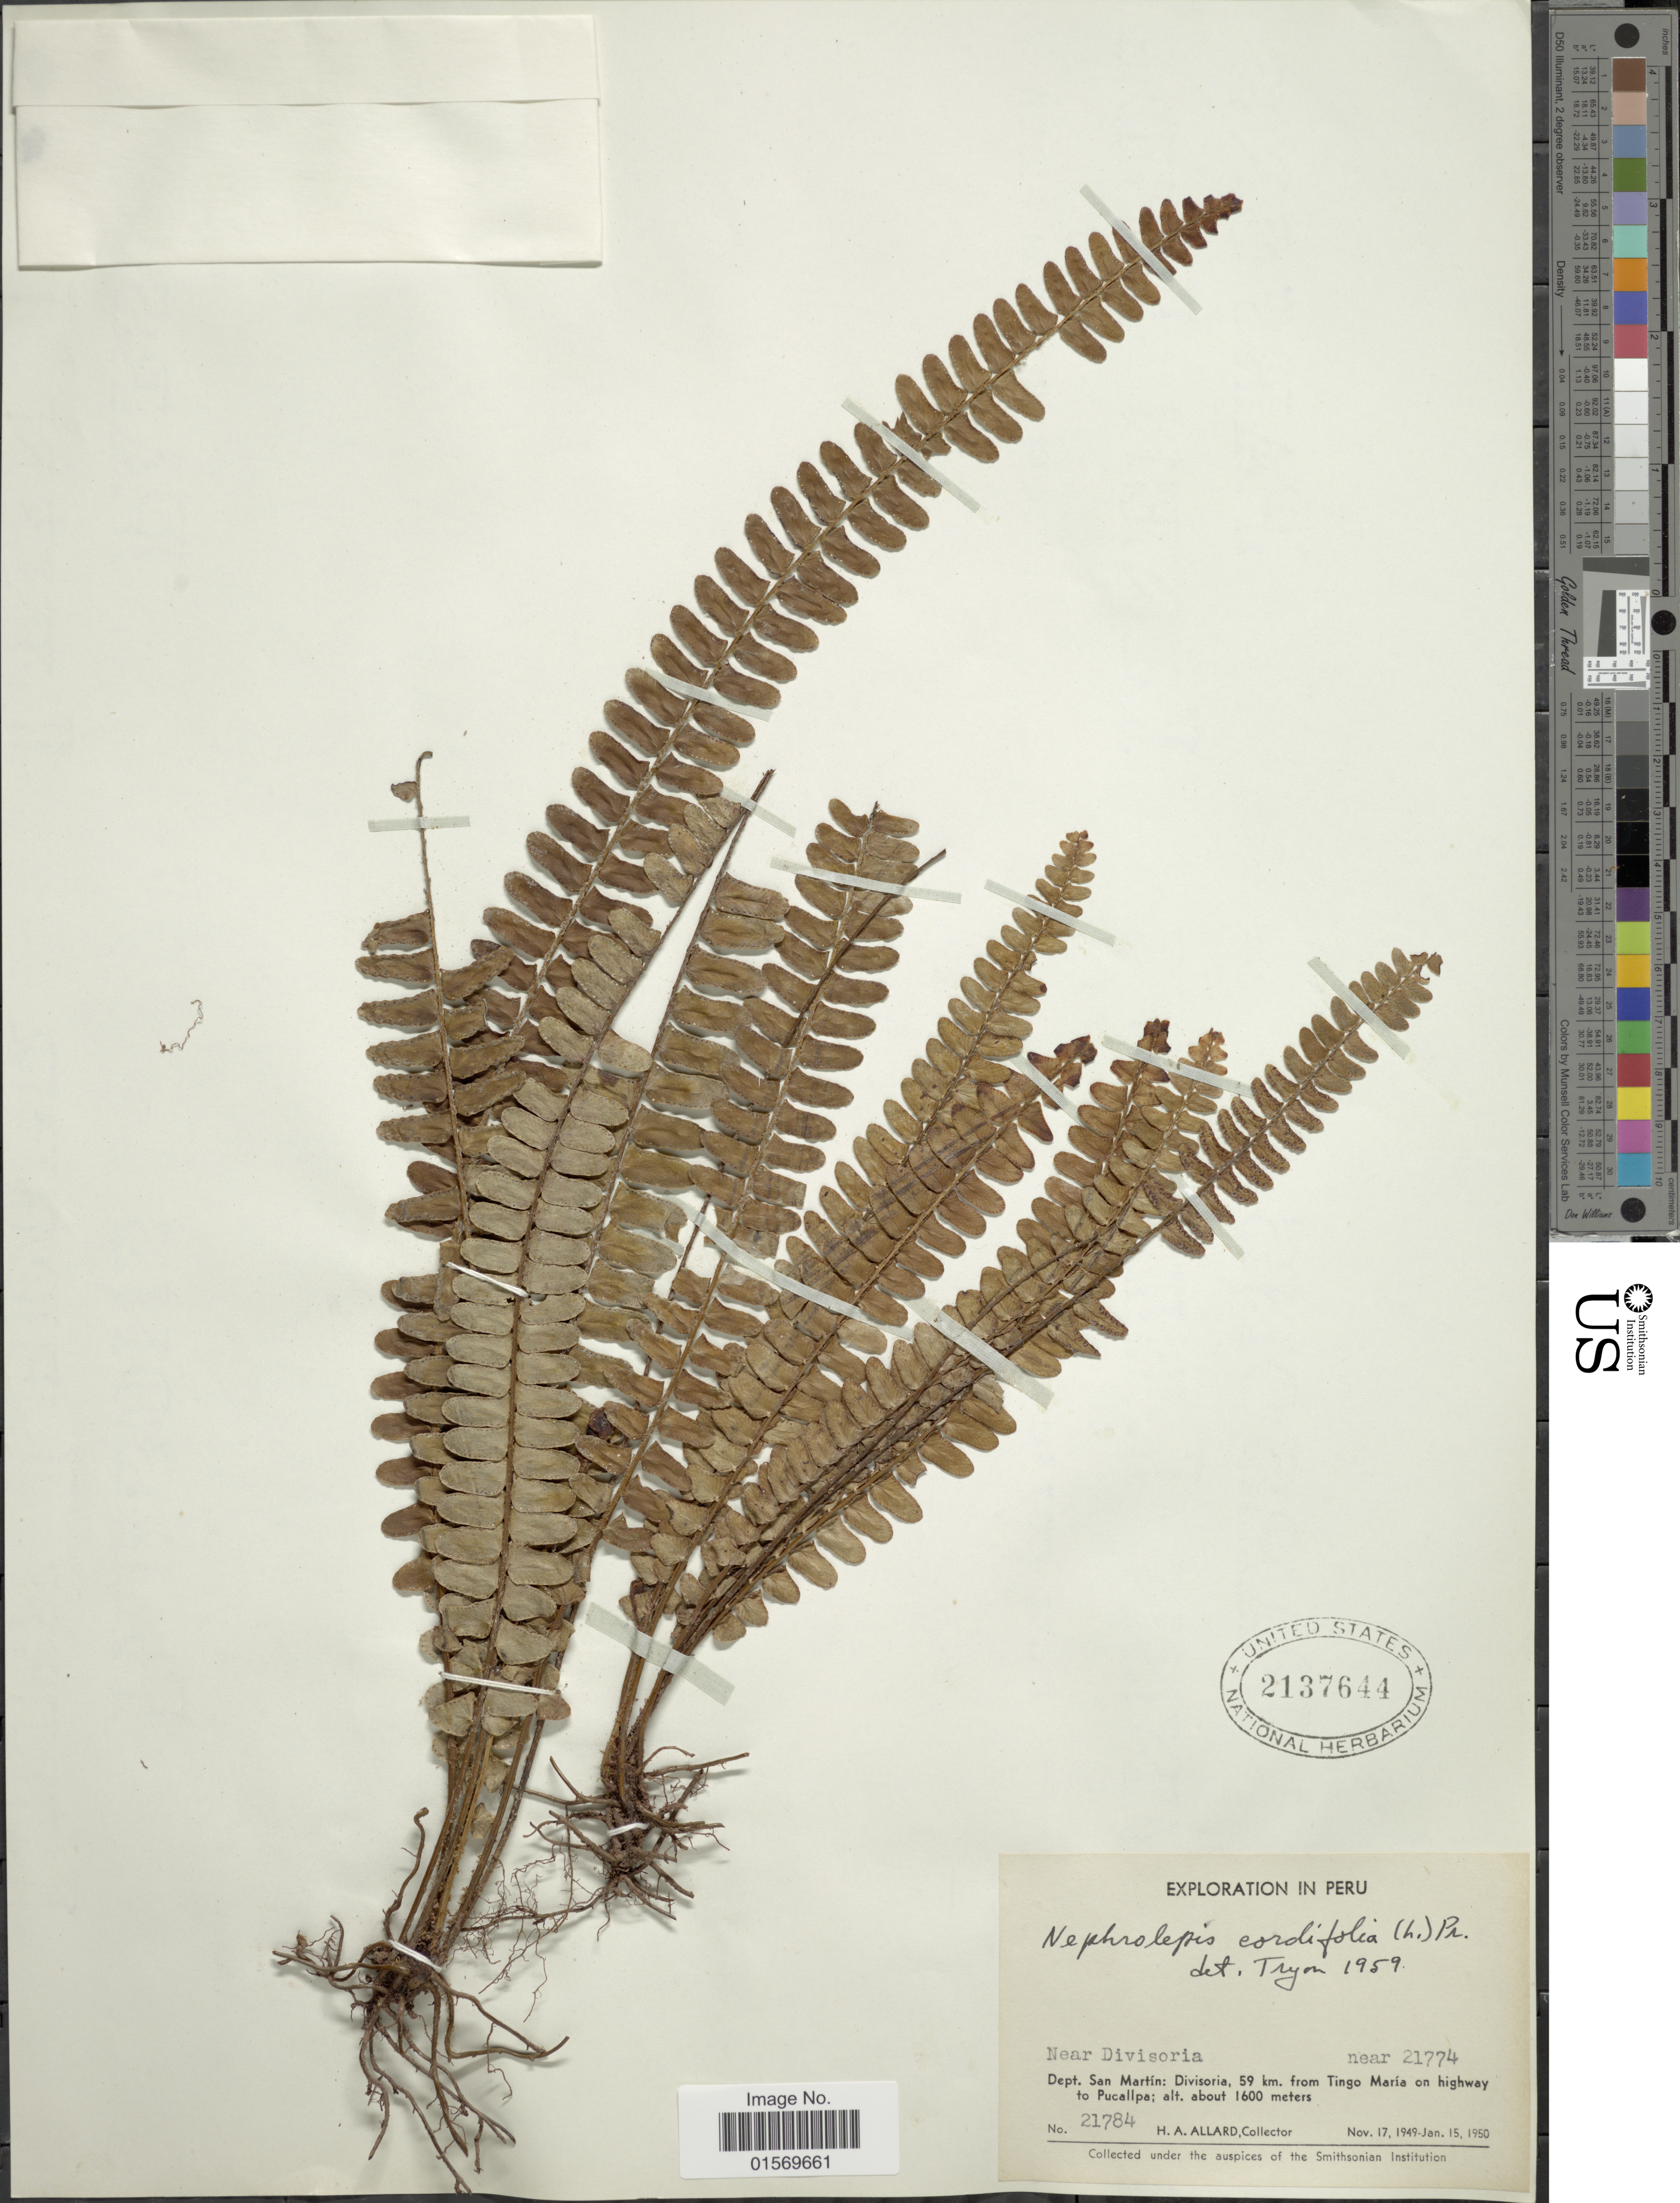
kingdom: Plantae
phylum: Tracheophyta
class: Polypodiopsida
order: Polypodiales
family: Nephrolepidaceae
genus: Nephrolepis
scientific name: Nephrolepis cordifolia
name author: (L.) C. Presl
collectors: H. A. Allard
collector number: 21784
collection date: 1949-11-17/1950-01-15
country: Peru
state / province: San Martín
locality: Near Divisoria, near 21774, Divisoria, 59 km. from Tingo Maria on highway to Pucallpa.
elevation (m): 1600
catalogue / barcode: US 2137644